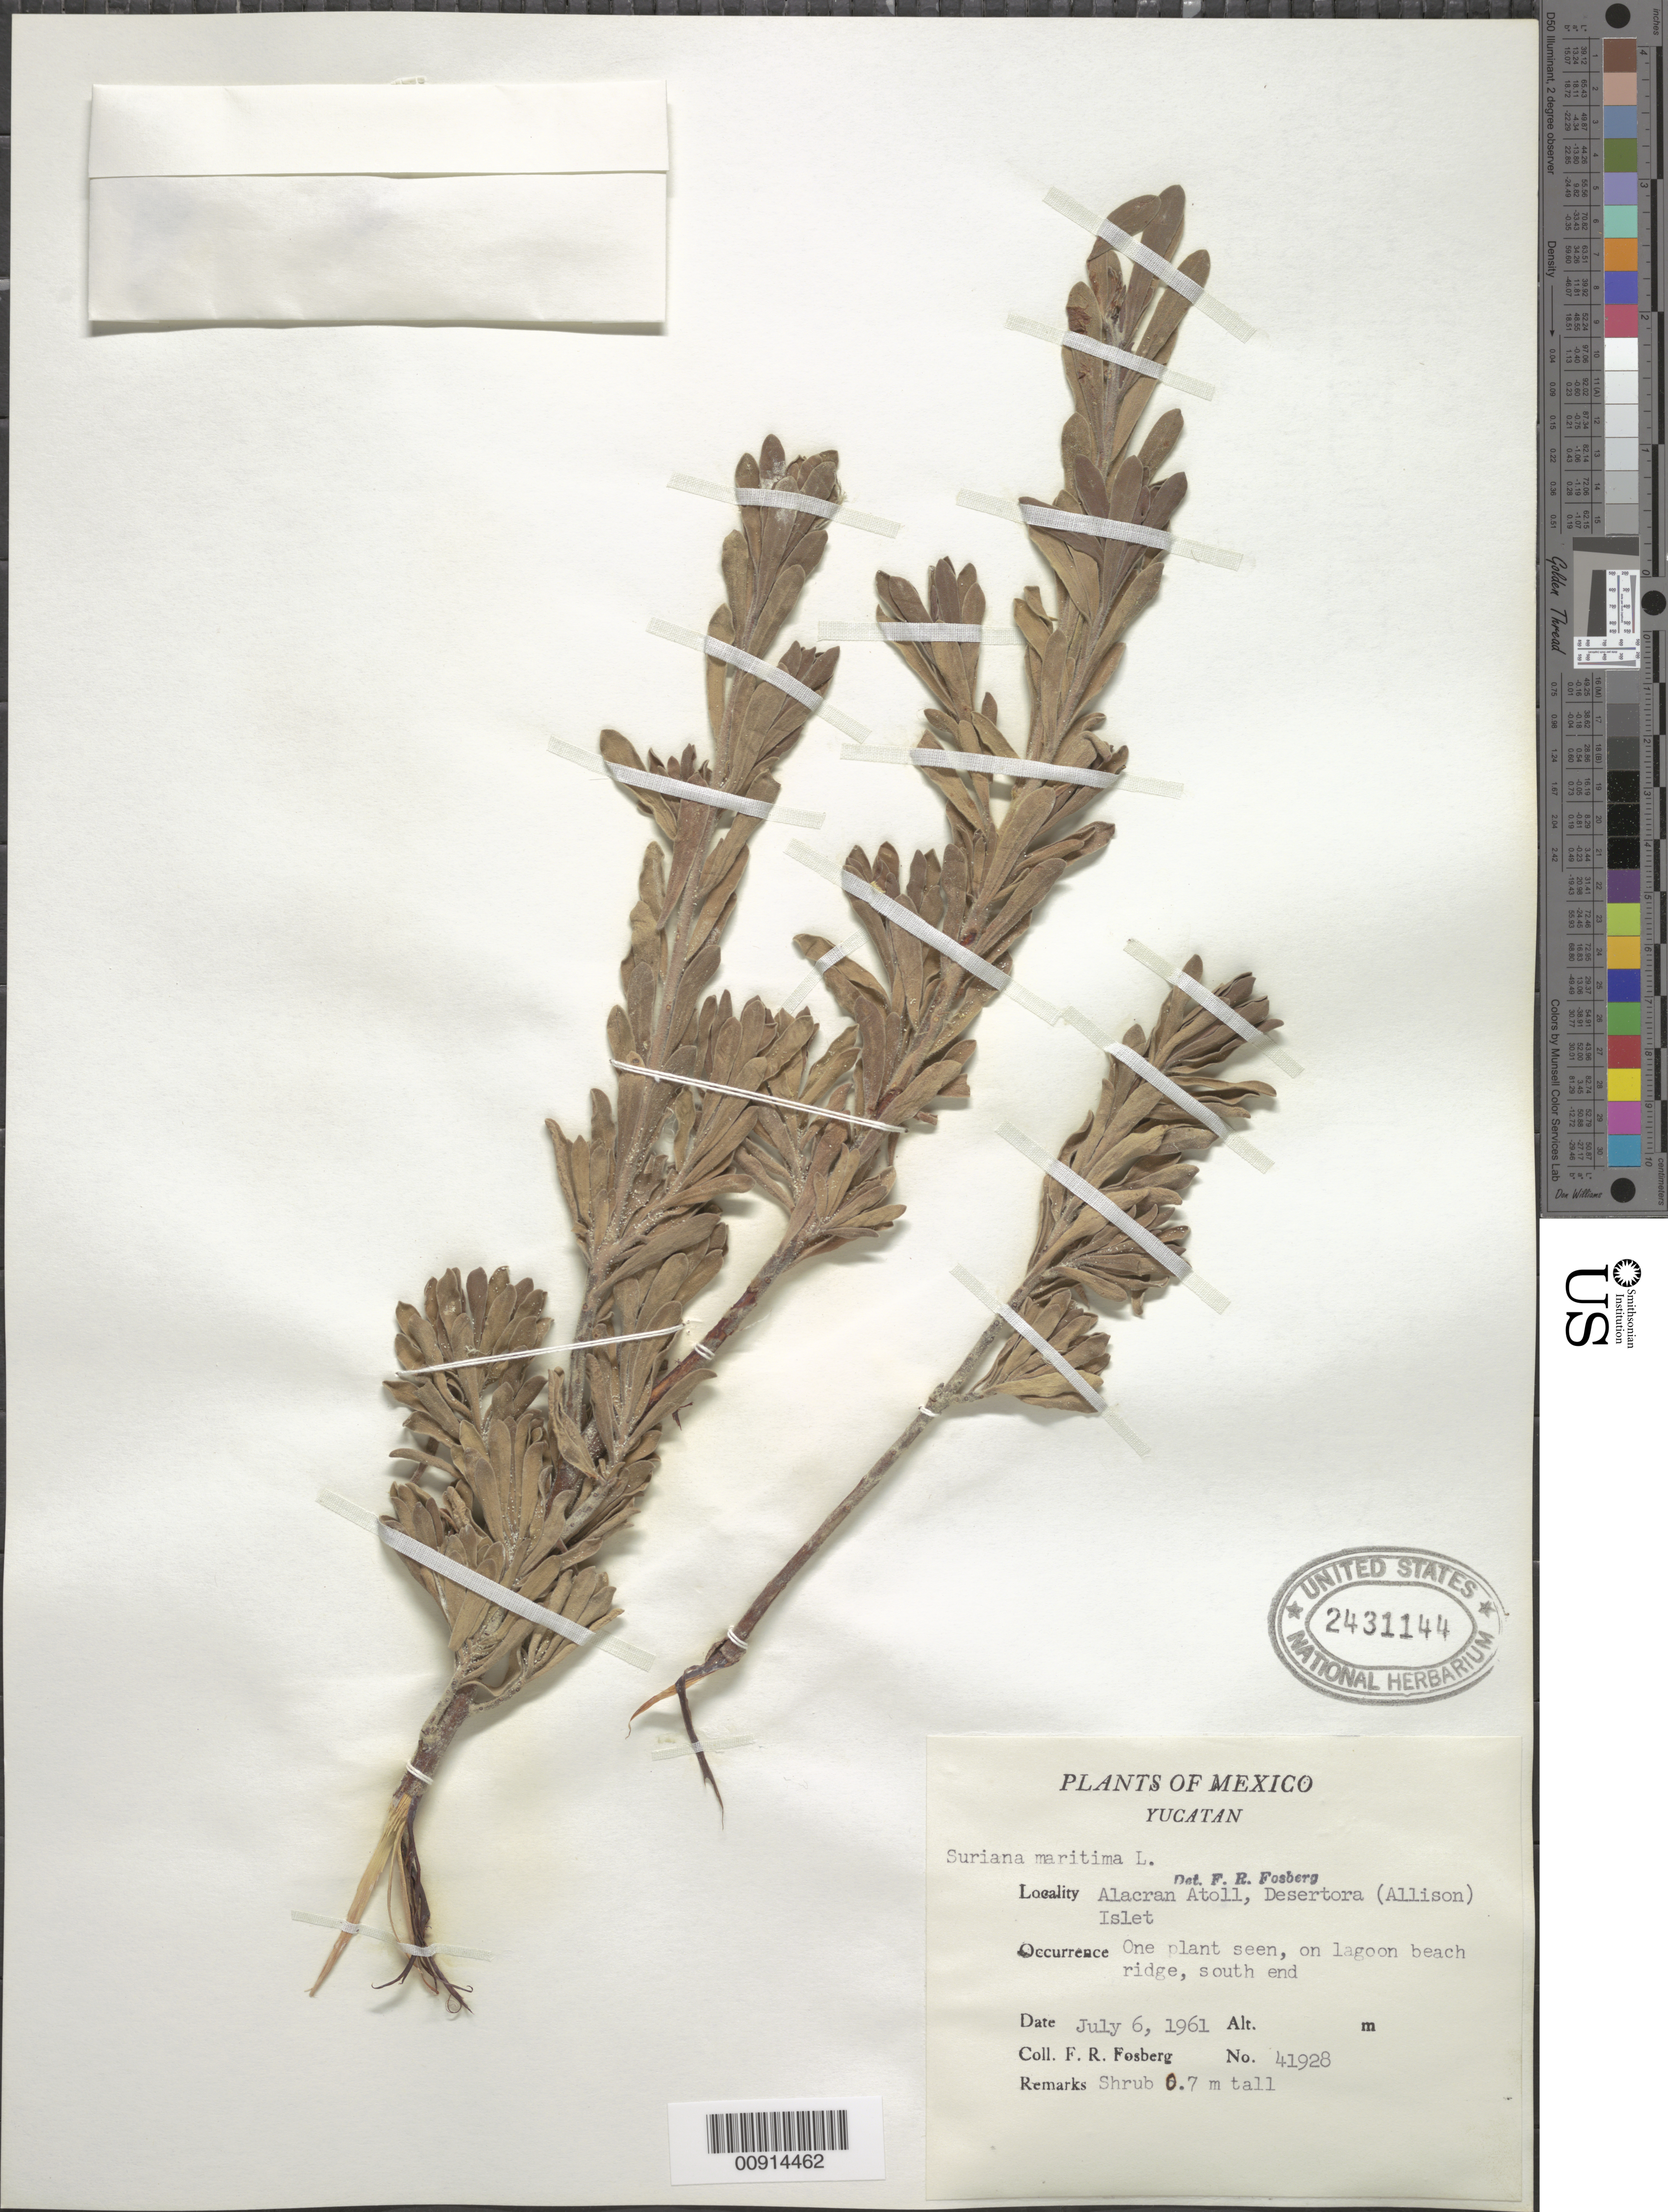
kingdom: Plantae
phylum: Tracheophyta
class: Magnoliopsida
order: Fabales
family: Surianaceae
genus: Suriana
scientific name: Suriana maritima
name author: L.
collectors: F. R. Fosberg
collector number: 41928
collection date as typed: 06 Jul 1961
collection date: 1961-07-06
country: Mexico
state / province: Yucatán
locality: Yucatán: Alacrán Atoll, Desertora (Allison) Islet. On lagoon beach ridge, south end.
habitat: On lagoon beach ridge.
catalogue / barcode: US 2431144